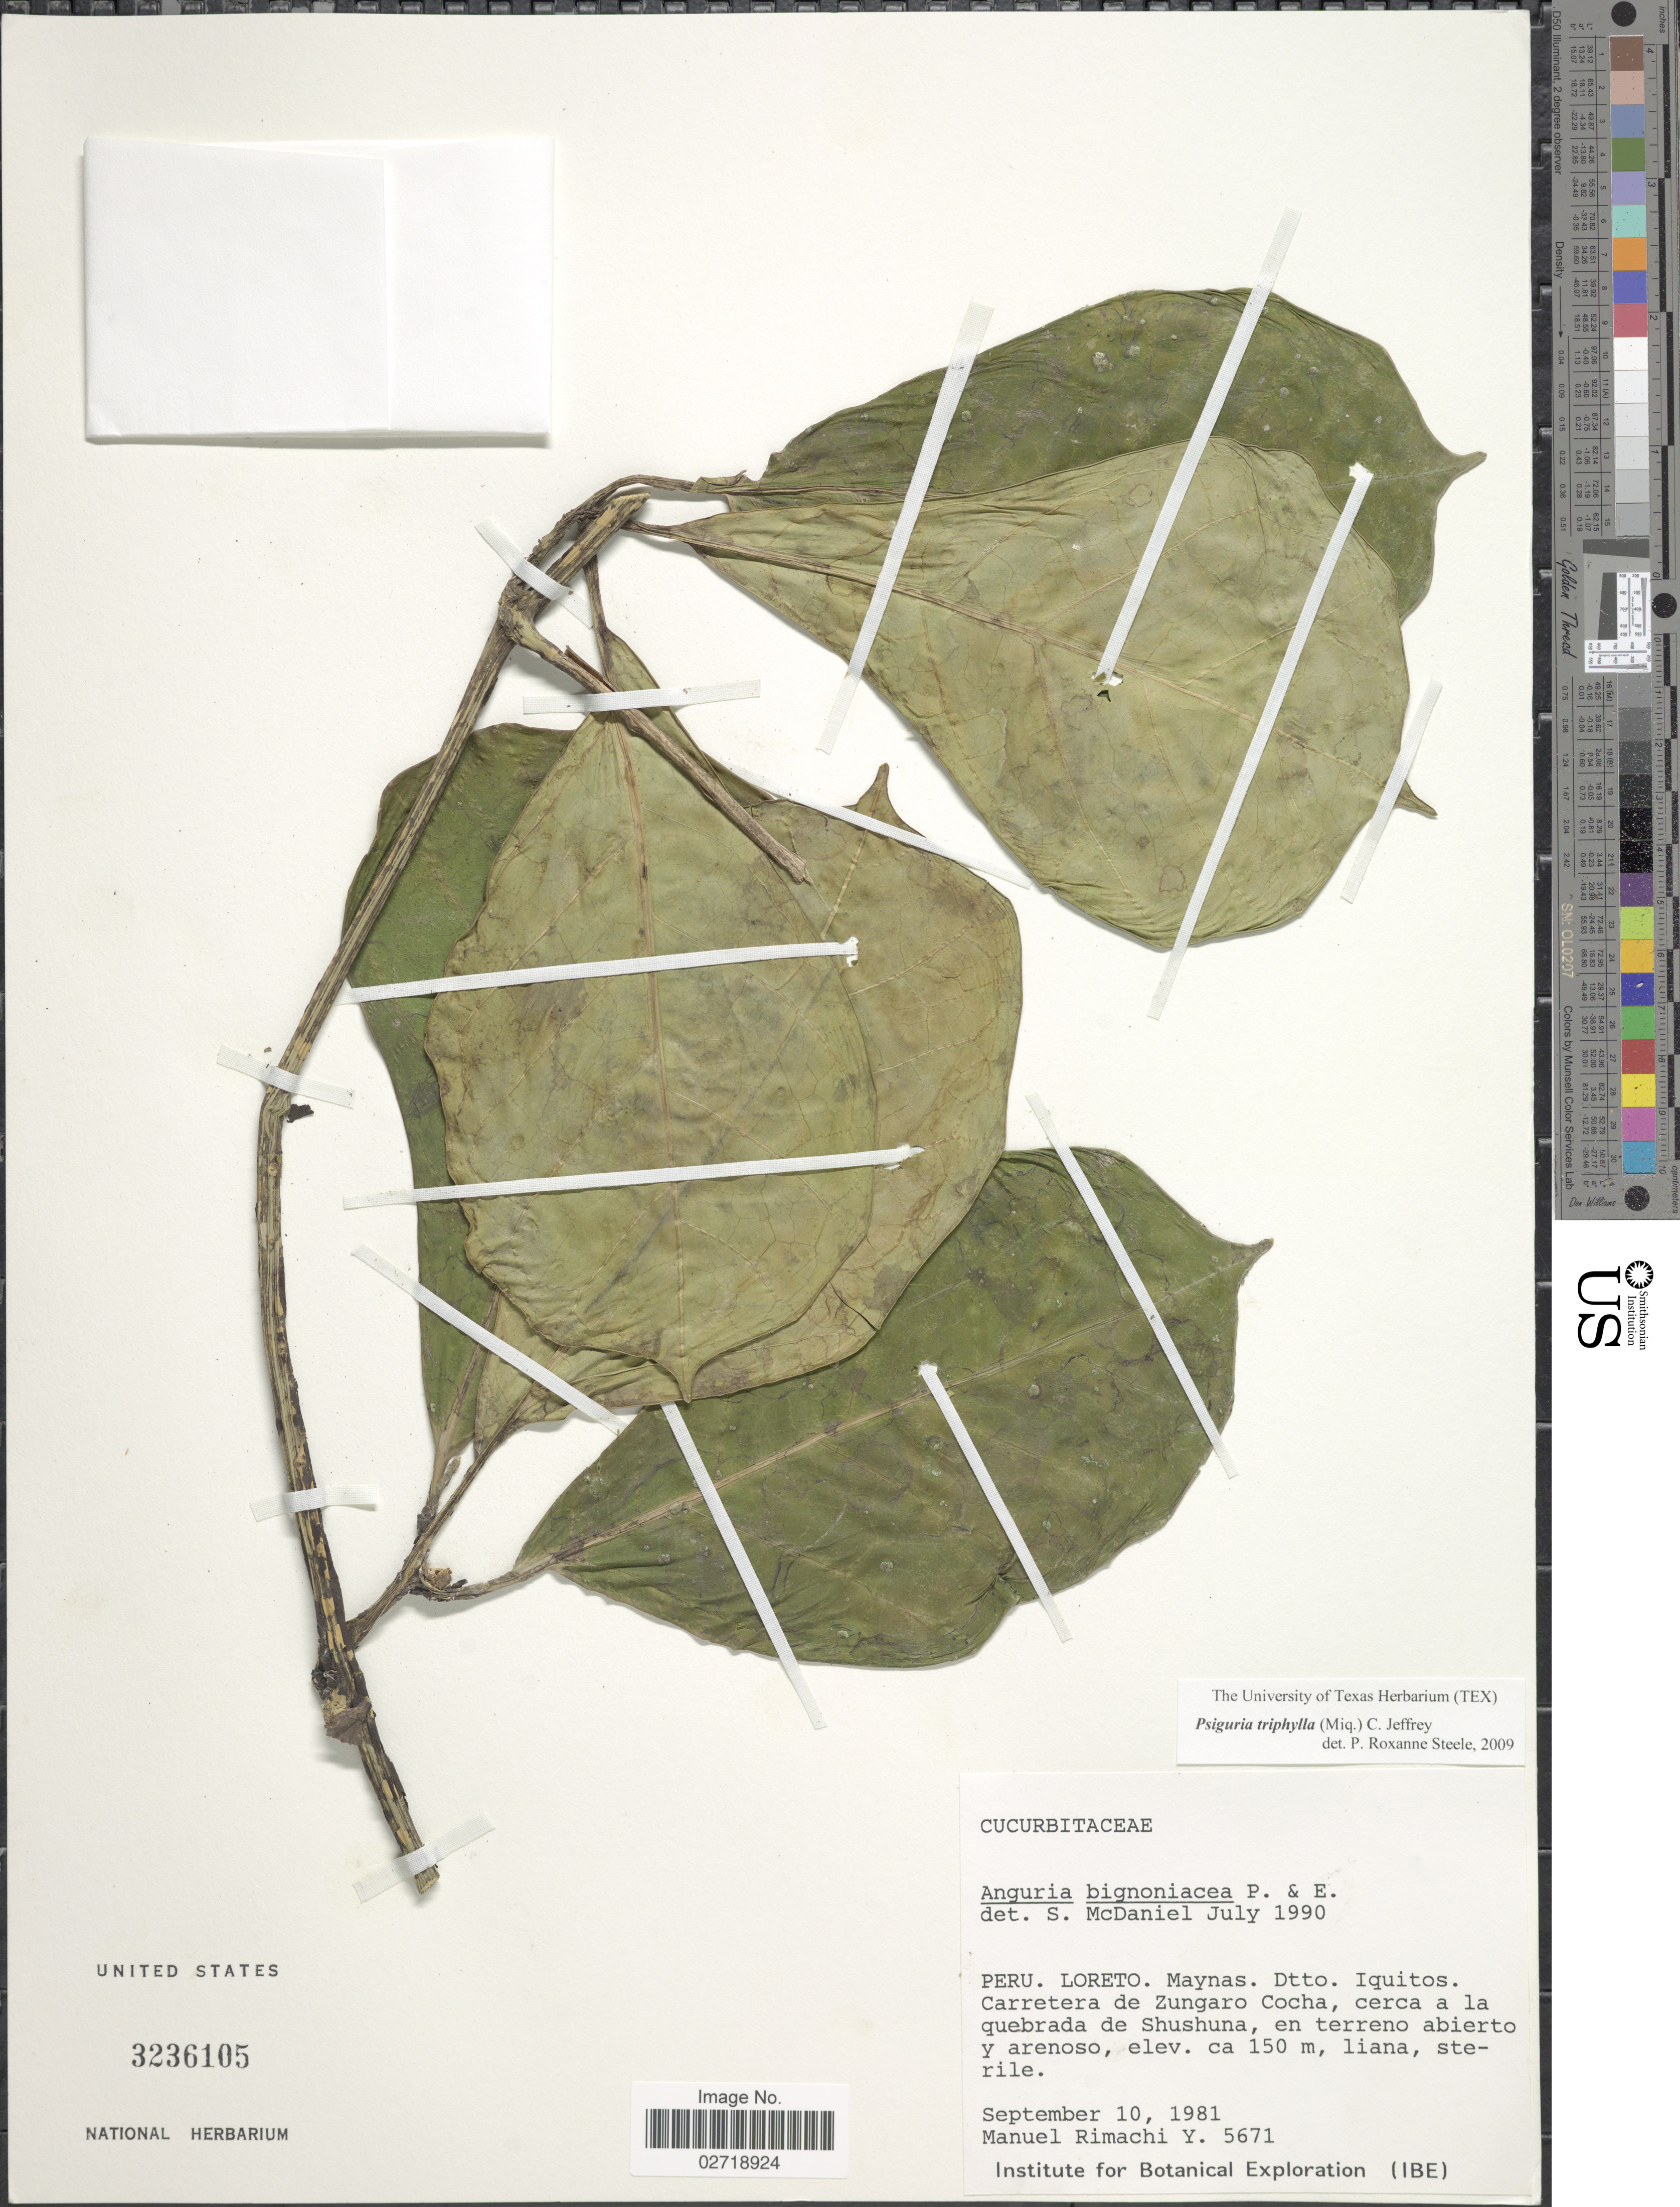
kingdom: Plantae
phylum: Tracheophyta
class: Magnoliopsida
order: Cucurbitales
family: Cucurbitaceae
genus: Psiguria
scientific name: Psiguria triphylla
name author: (Miq.) C. Jeffrey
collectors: M. Rimachi Y.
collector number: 5671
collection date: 1981-09-10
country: Peru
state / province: Loreto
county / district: Maynas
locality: Dtto. Iquitos. Carretera de Zungaro Cocha, cerca a la quebrada de Shushuna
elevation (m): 150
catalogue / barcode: US 3236105